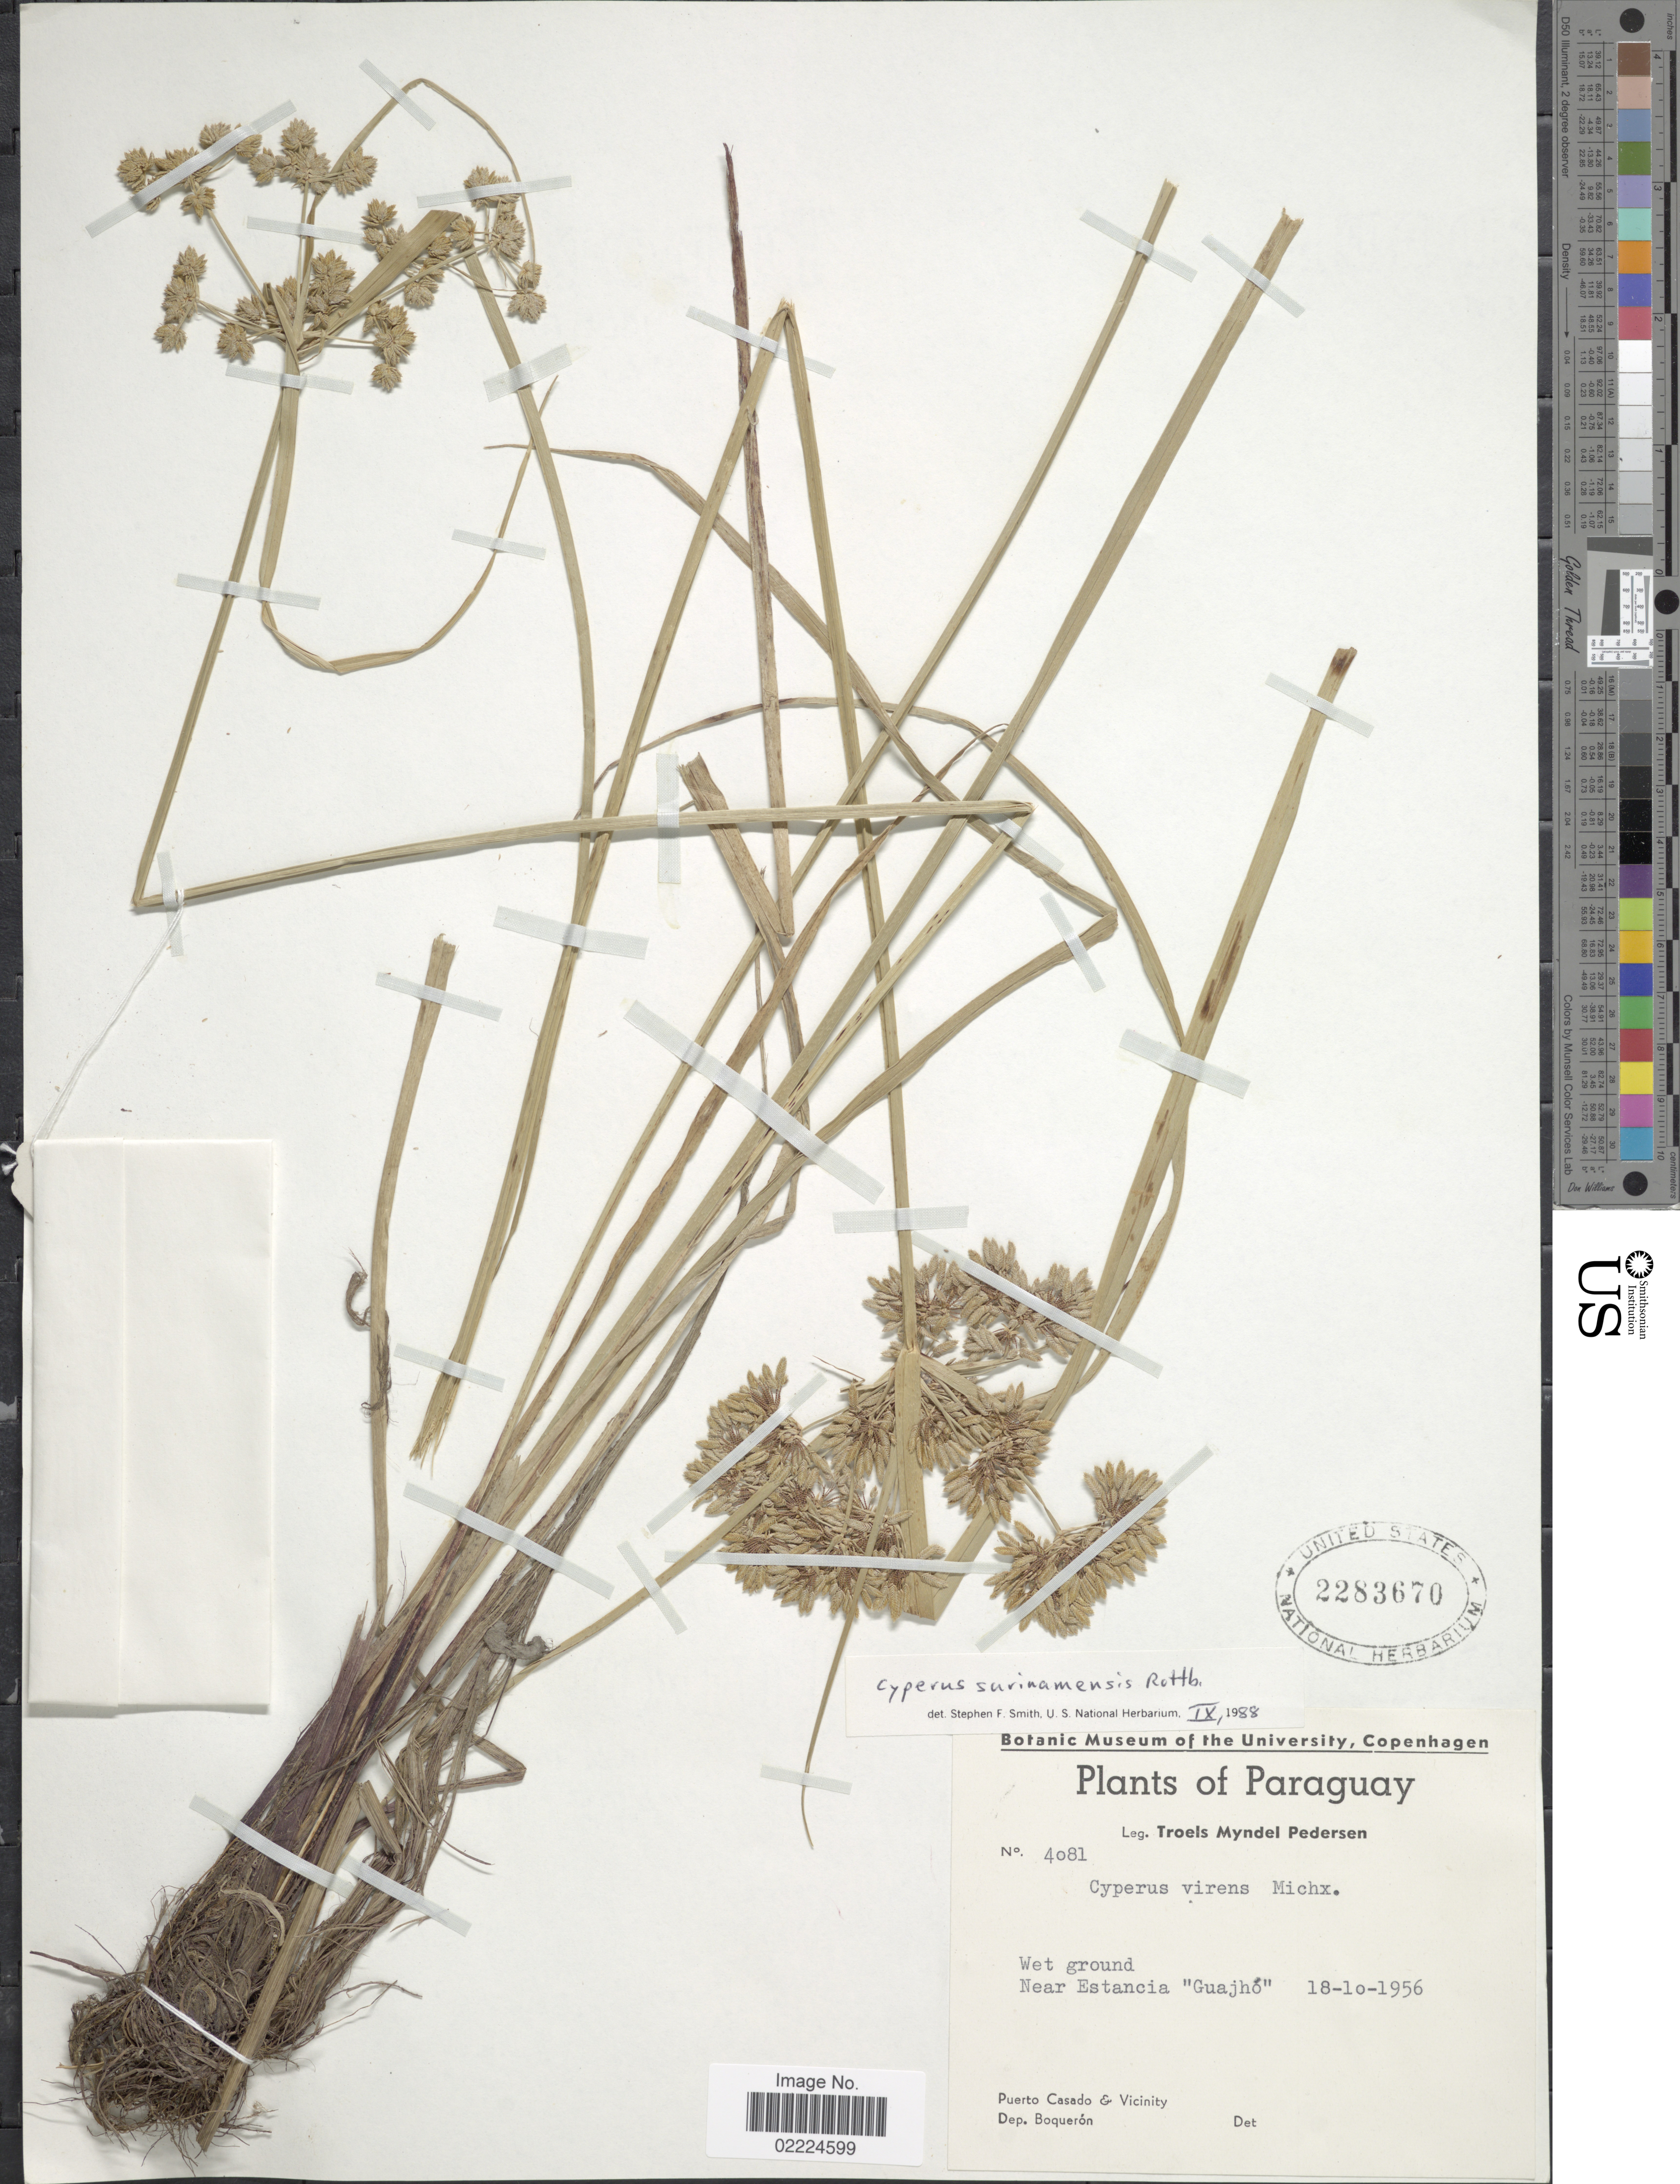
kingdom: Plantae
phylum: Tracheophyta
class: Liliopsida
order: Poales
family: Cyperaceae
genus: Cyperus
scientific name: Cyperus surinamensis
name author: Rottb.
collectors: T. Pederson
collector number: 4081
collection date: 1956-10-18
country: Paraguay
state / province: Boqueron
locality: Near Estancia "Guajho". Puerto Casado & Vicinity.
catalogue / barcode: US 2283670